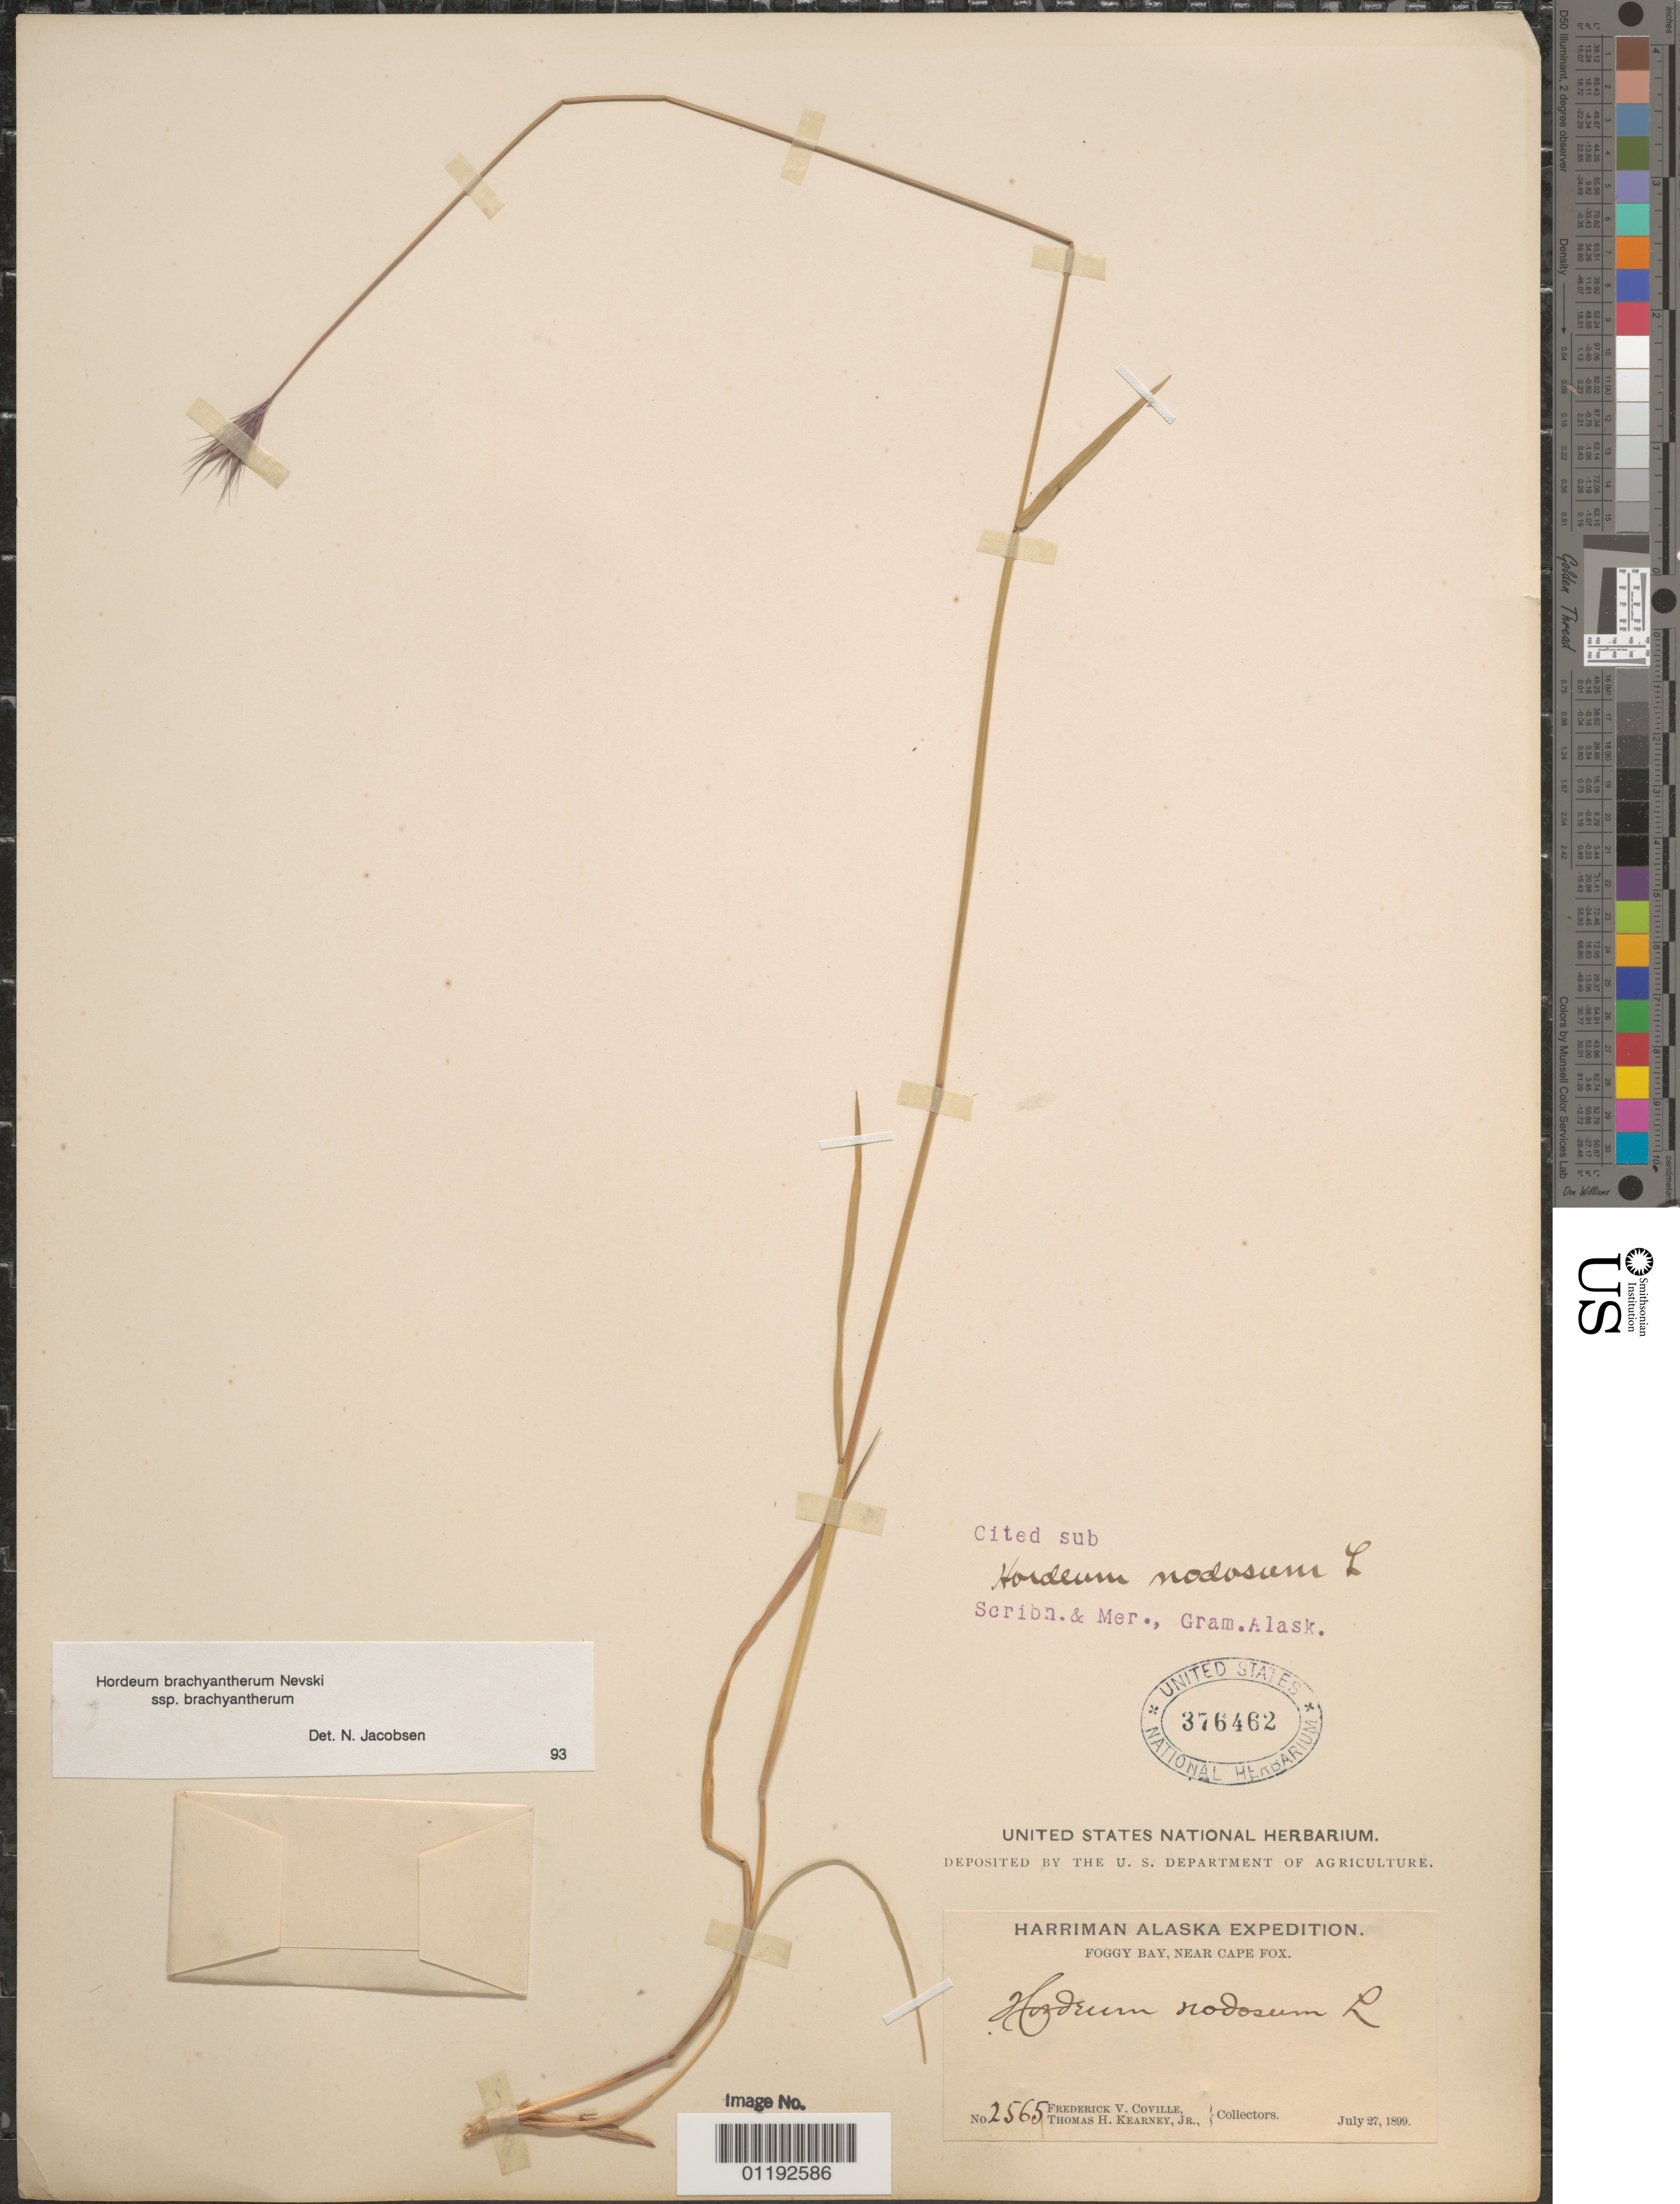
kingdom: Plantae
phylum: Tracheophyta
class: Liliopsida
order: Poales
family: Poaceae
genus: Hordeum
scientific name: Hordeum brachyantherum subsp. brachyantherum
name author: Nevski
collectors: F. V. Coville & T. H. Kearney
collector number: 2565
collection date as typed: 27 Jul 1899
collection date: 1899-07-27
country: United States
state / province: Alaska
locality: Foggy Bay, near Cape Fox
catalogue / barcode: US 376462